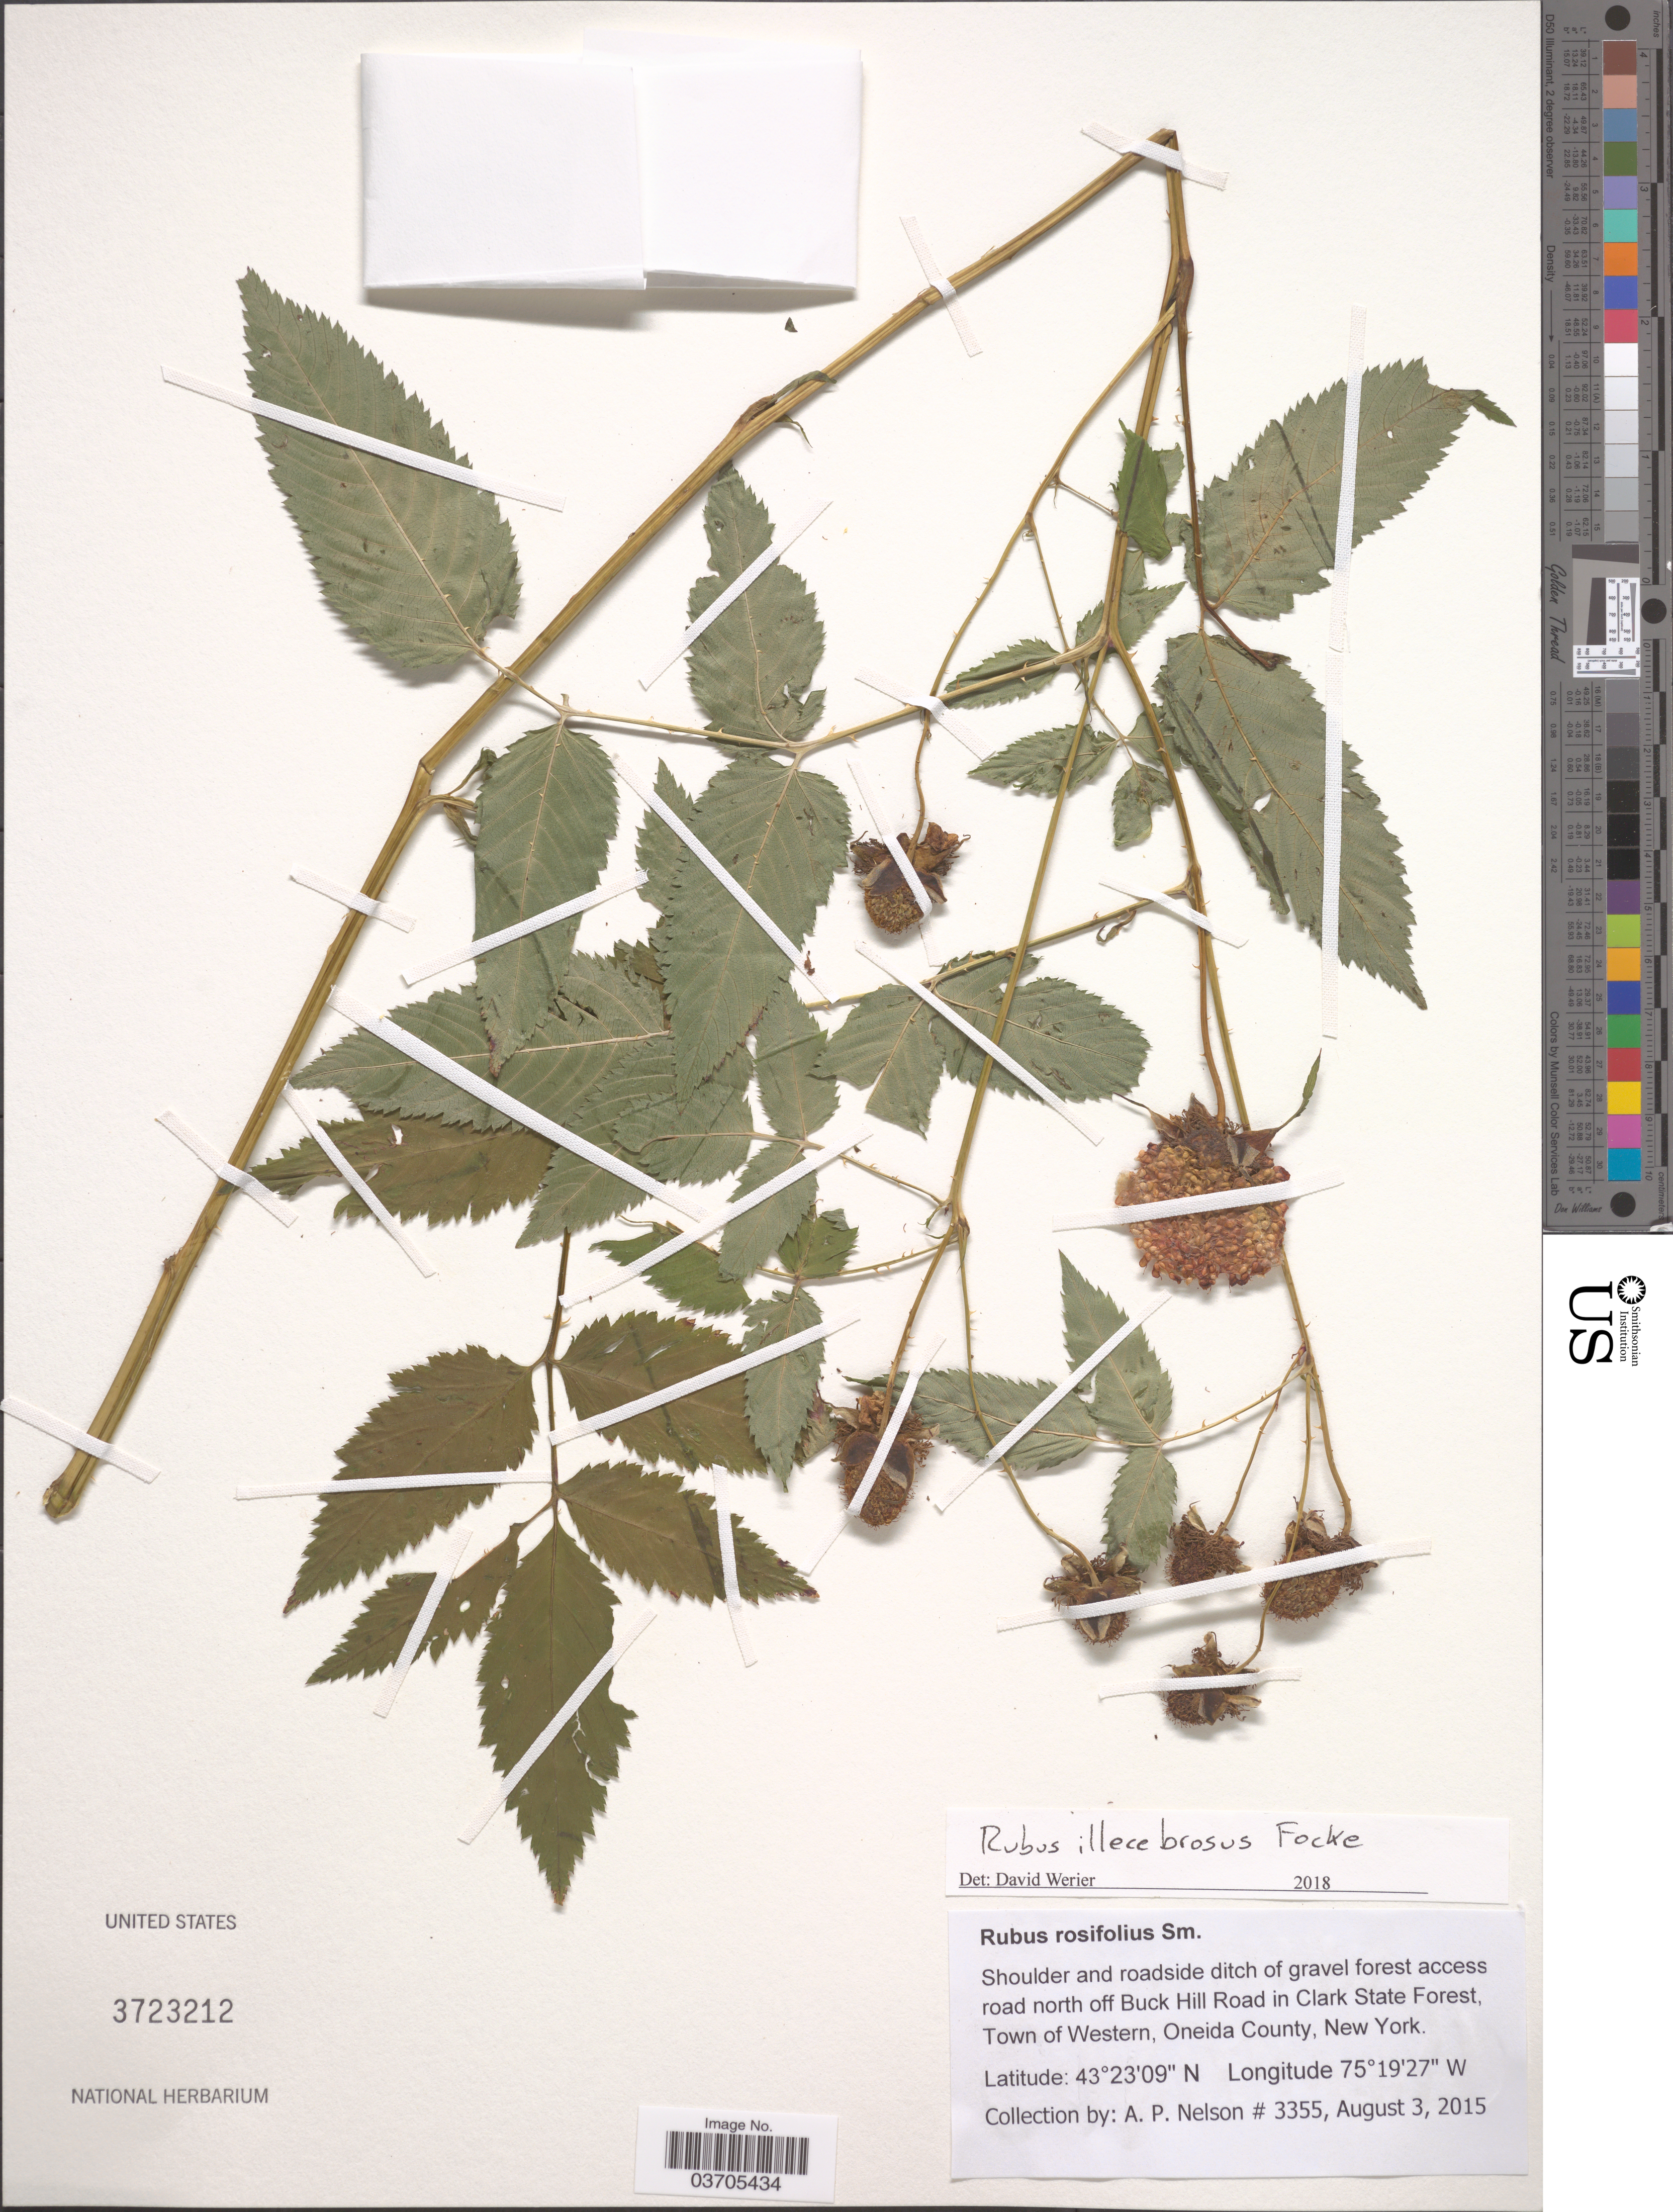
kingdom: Plantae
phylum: Tracheophyta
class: Magnoliopsida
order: Rosales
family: Rosaceae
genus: Rubus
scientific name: Rubus illecebrosus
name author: Focke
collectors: A. Nelson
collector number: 3355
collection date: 2015-08-03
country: United States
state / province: New York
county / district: Oneida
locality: Shoulder and roadside ditch of gravel forest access road north off Buck Hill Road in Clark State Forest, Town of Western, Oneida County.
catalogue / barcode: US 3723212